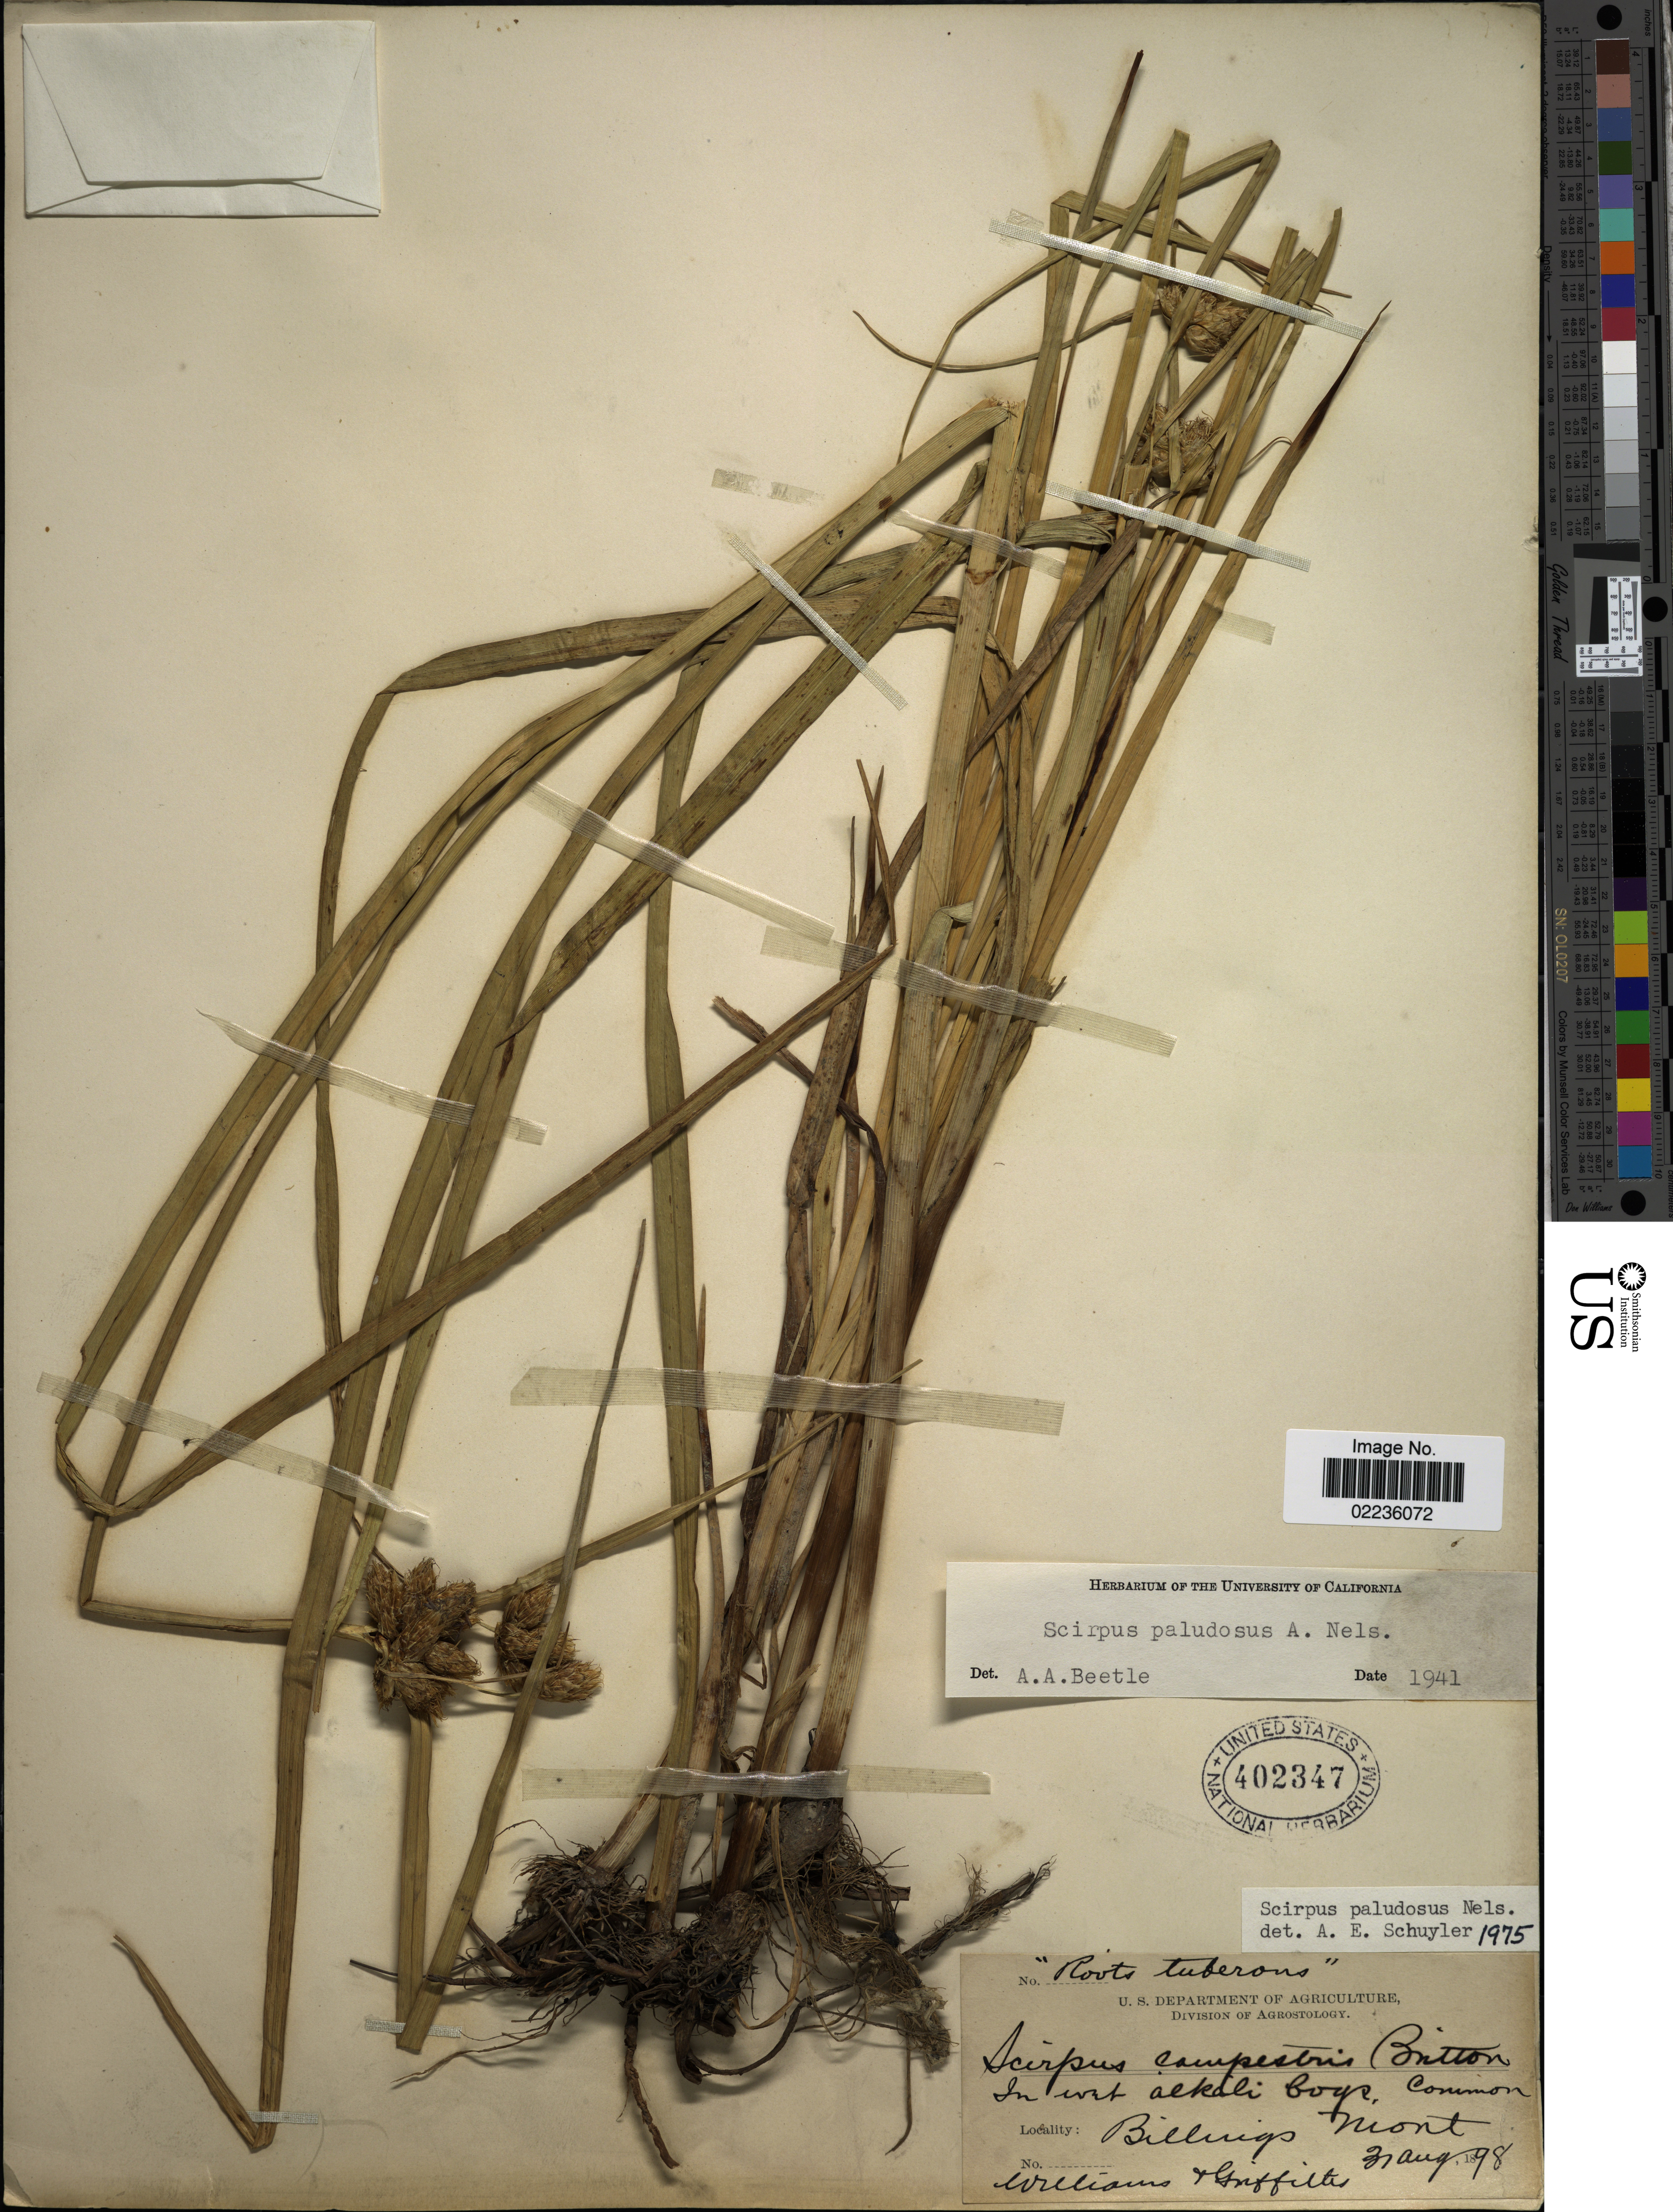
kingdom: Plantae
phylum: Tracheophyta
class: Liliopsida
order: Poales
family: Cyperaceae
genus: Bolboschoenus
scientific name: Bolboschoenus maritimus subsp. paludosus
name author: (A. Nelson) T. Koyama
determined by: Strong, M. T., (US), Smithsonian Institution - National Museum of Natural History (UNITED STATES)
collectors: -- Williams & -- Griffiths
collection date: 1898-08-31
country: United States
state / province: Montana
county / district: Yellowstone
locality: Billings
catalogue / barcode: US 402347